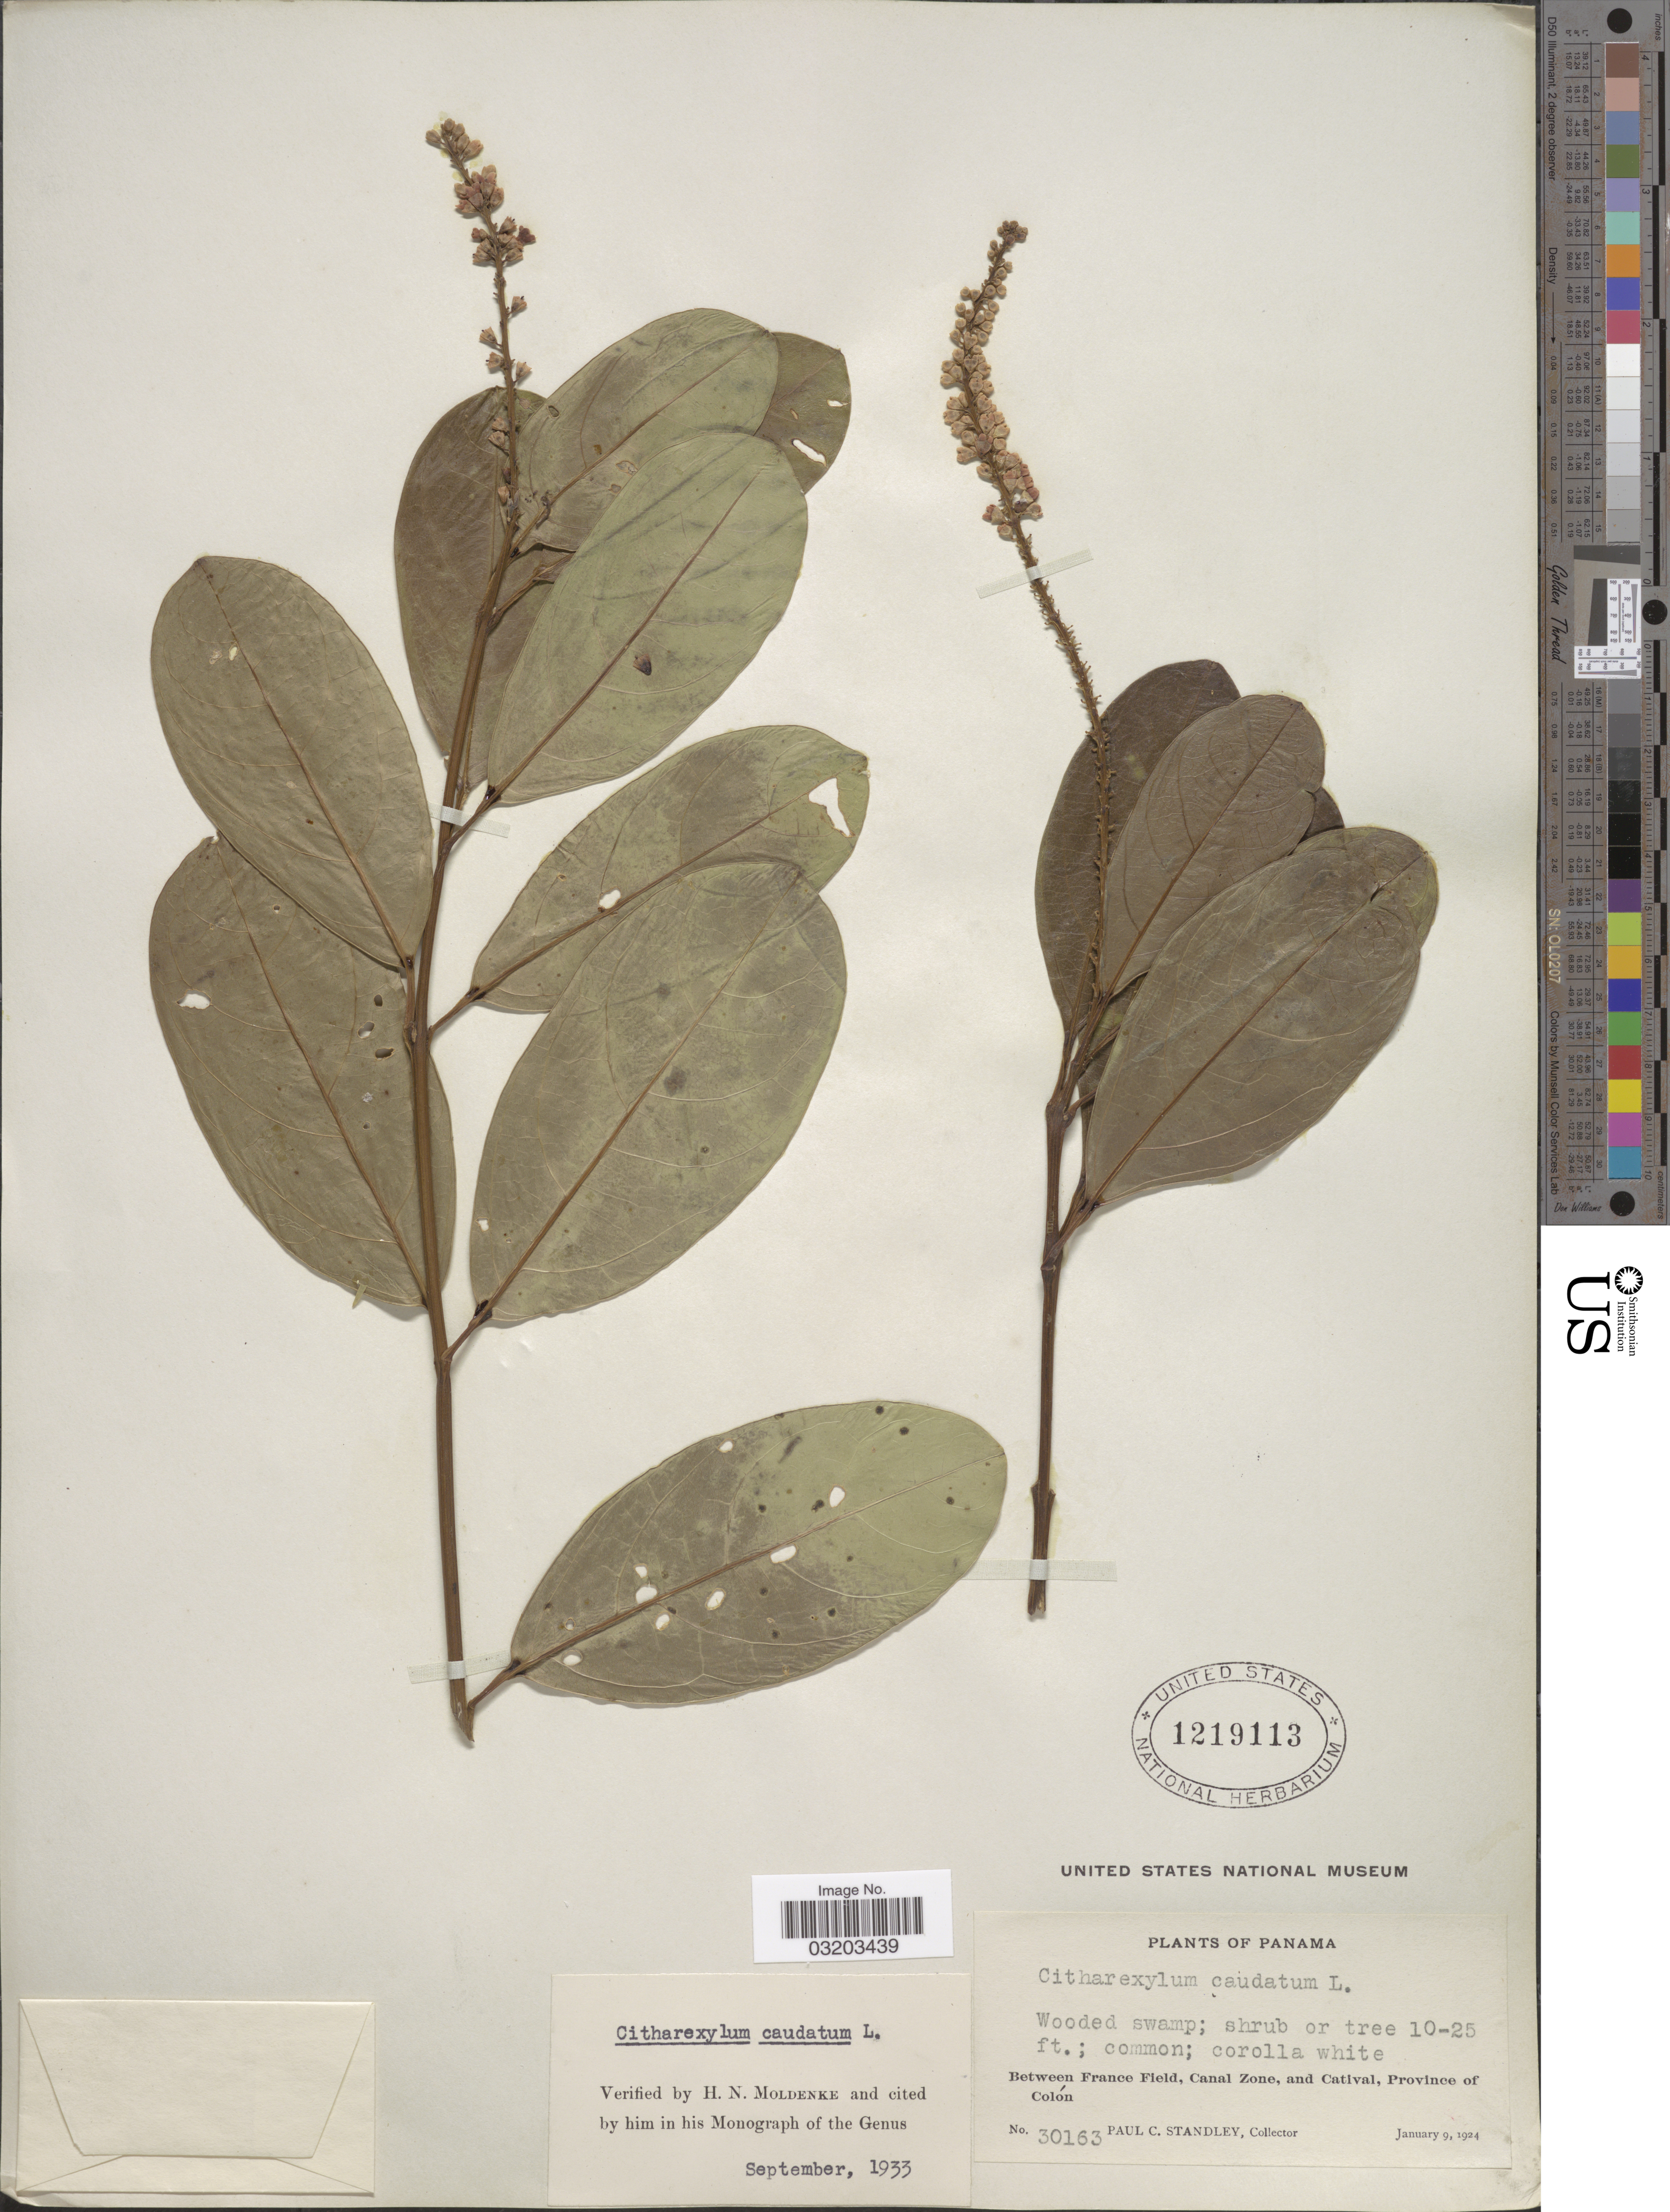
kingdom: Plantae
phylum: Tracheophyta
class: Magnoliopsida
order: Lamiales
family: Verbenaceae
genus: Citharexylum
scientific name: Citharexylum caudatum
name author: L.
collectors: P. C. Standley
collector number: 30163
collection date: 1924-01-09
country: Panama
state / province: Colón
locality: Wooded swamp. Between France Field, Canal Zone, and Catival.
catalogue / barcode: US 1219113